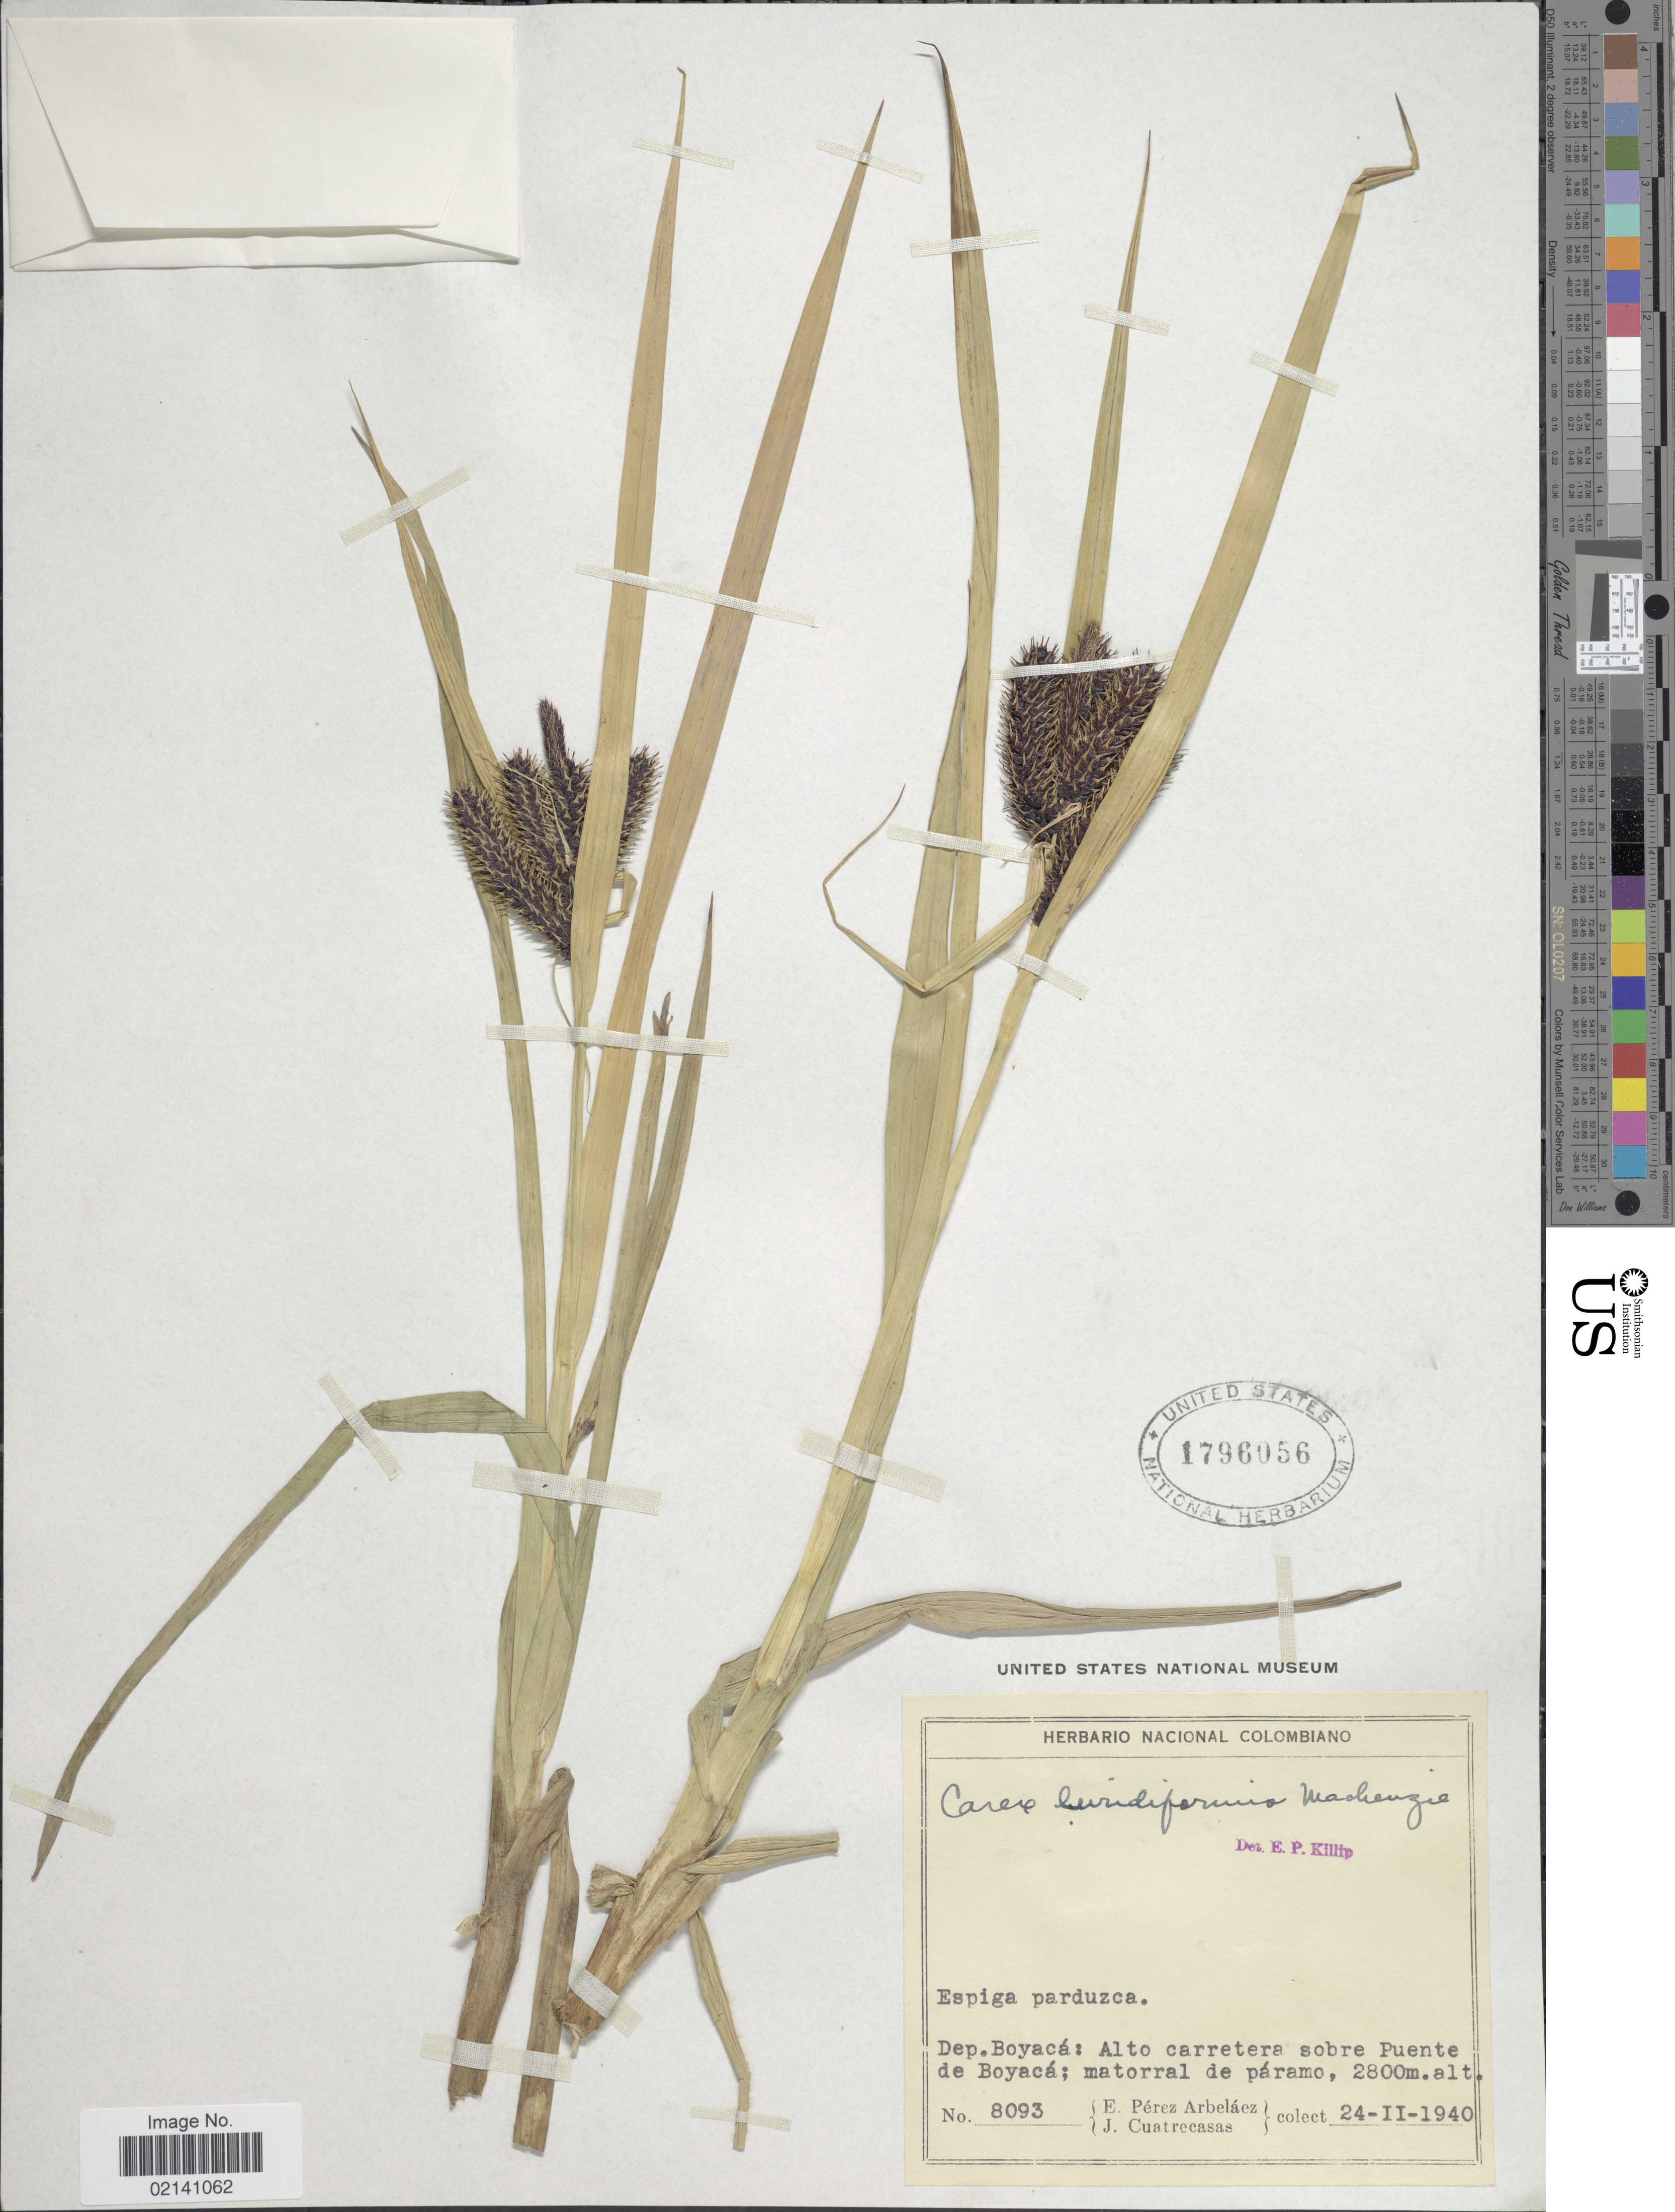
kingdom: Plantae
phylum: Tracheophyta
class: Liliopsida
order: Poales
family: Cyperaceae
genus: Carex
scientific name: Carex purpurea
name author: Boott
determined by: Jimnéz-Mejias, Pedro, (UPOS), Universidad Pablo de Olavide (SPAIN)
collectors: E. Pérez Arbeláez & J. Cuatrecasas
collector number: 8093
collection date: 1940-02-24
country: Colombia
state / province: Boyacá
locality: Dep. Boyaca: Alto carretera sobre Puente de Boyaca. matorral de paramo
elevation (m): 2800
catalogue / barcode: US 1796056